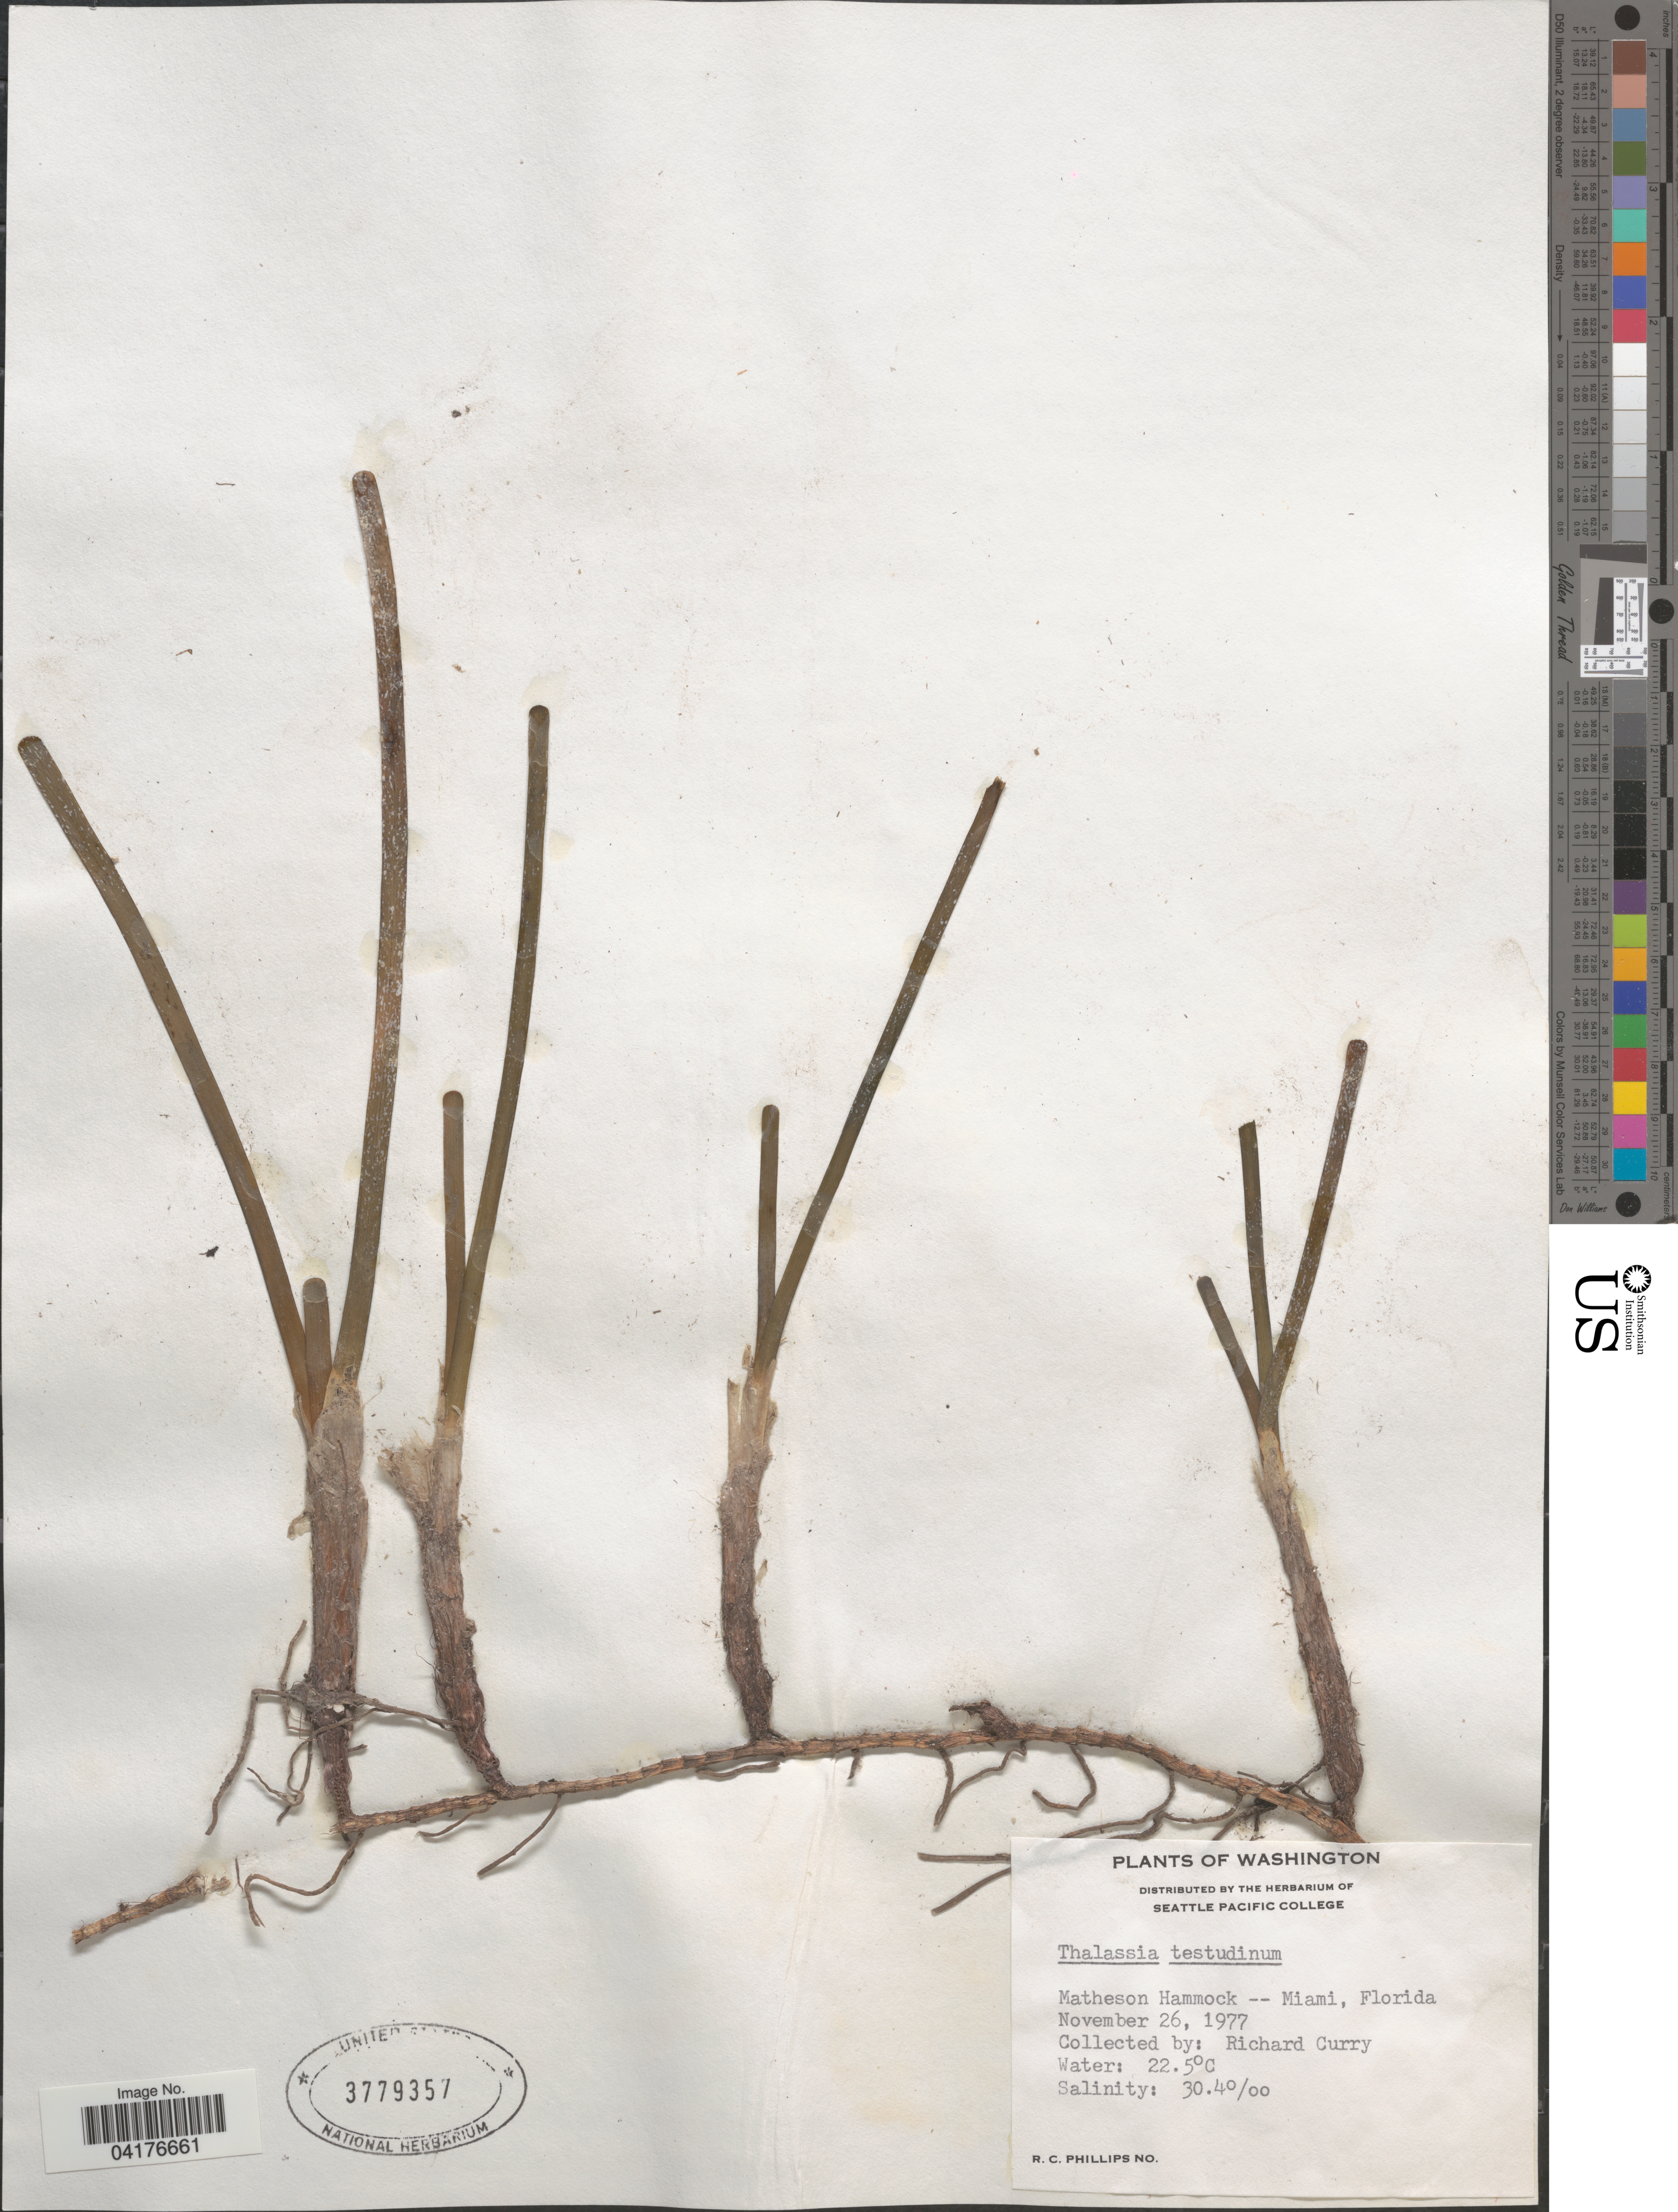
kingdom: Plantae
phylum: Tracheophyta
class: Liliopsida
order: Alismatales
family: Hydrocharitaceae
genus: Thalassia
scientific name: Thalassia testudinum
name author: Banks & Sol. ex K.D. Koenig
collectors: R. Curry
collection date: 1977-11-26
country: United States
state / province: Florida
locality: Matheson Hammock -- Miami.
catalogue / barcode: US 3779357